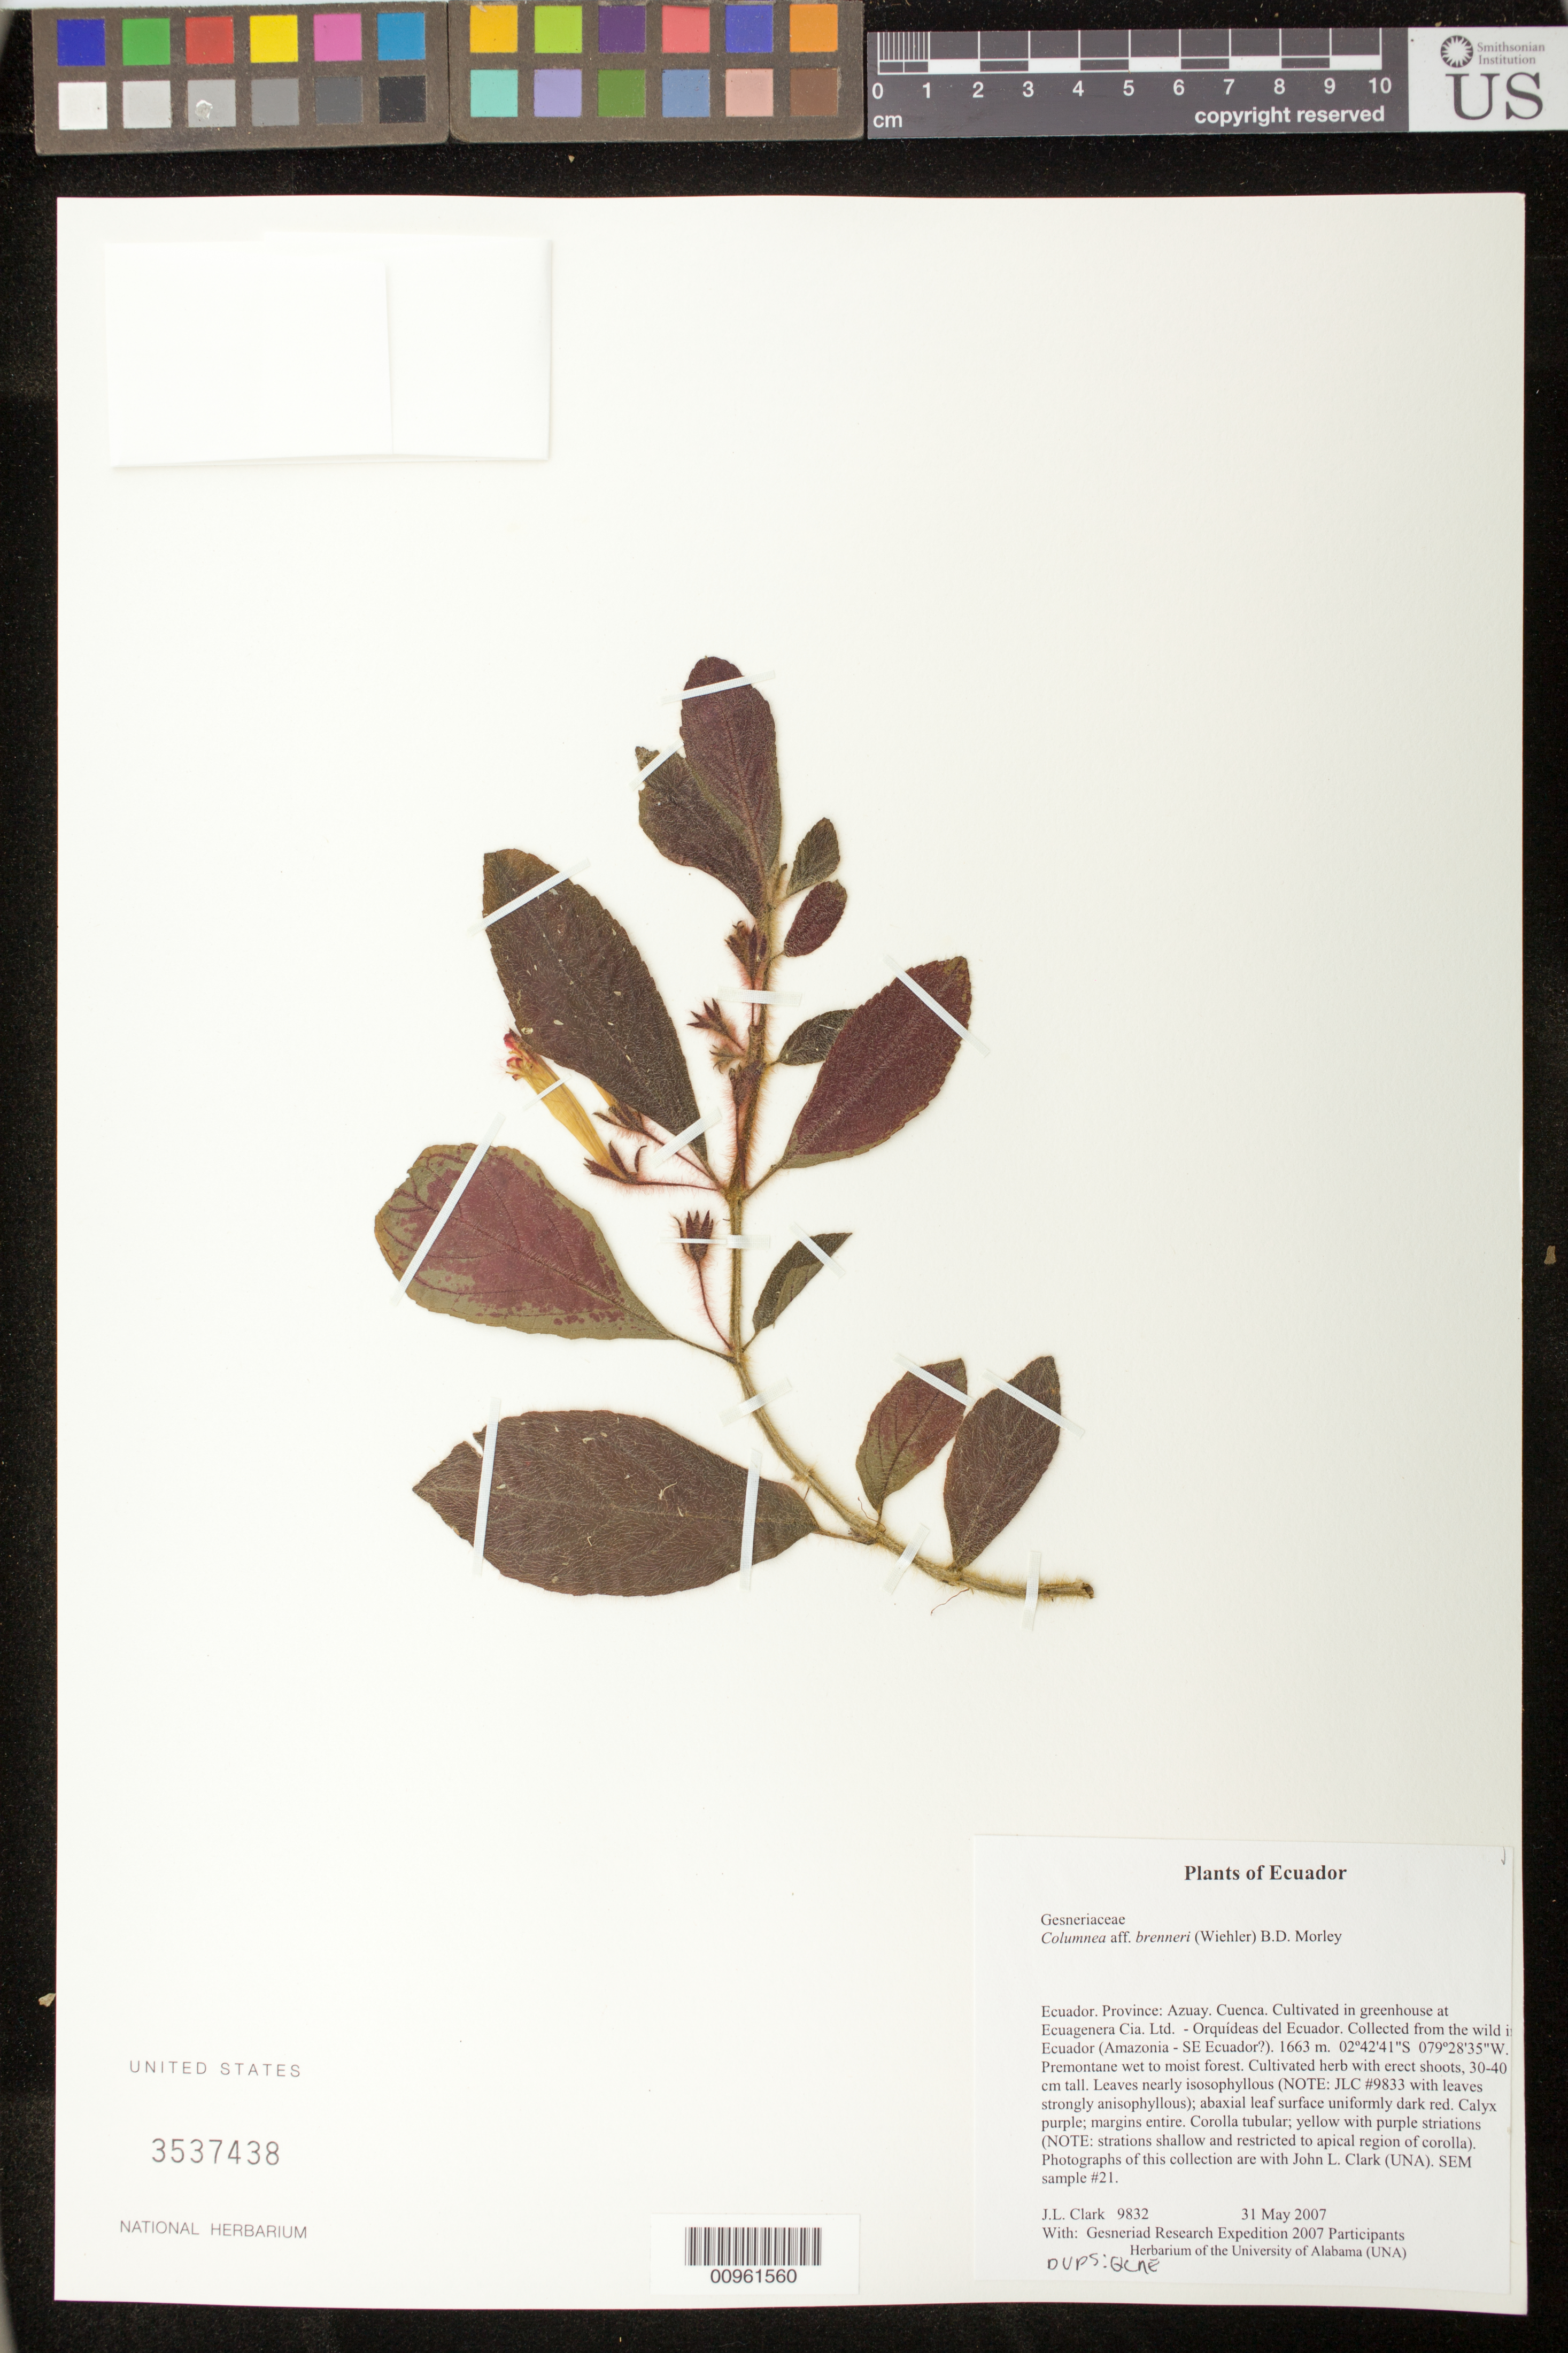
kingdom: Plantae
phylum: Tracheophyta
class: Magnoliopsida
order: Lamiales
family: Gesneriaceae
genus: Columnea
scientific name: Columnea brenneri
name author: (Wiehler) B.D. Morley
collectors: J. L. Clark & Gesneriad Research Expedition 2007 Participants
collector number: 9832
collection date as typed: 31 May 2007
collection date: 2007-05-31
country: Ecuador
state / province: Azuay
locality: Cuenca. Cultivated in greenhouse at Ecuagenera Cia. Ltd. - Orquídeas del Ecuador. Collected from the wild in Ecuador (Amazonia - SE Ecuador?)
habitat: Premontane wet to moist forest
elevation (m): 1663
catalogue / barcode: US 3537438